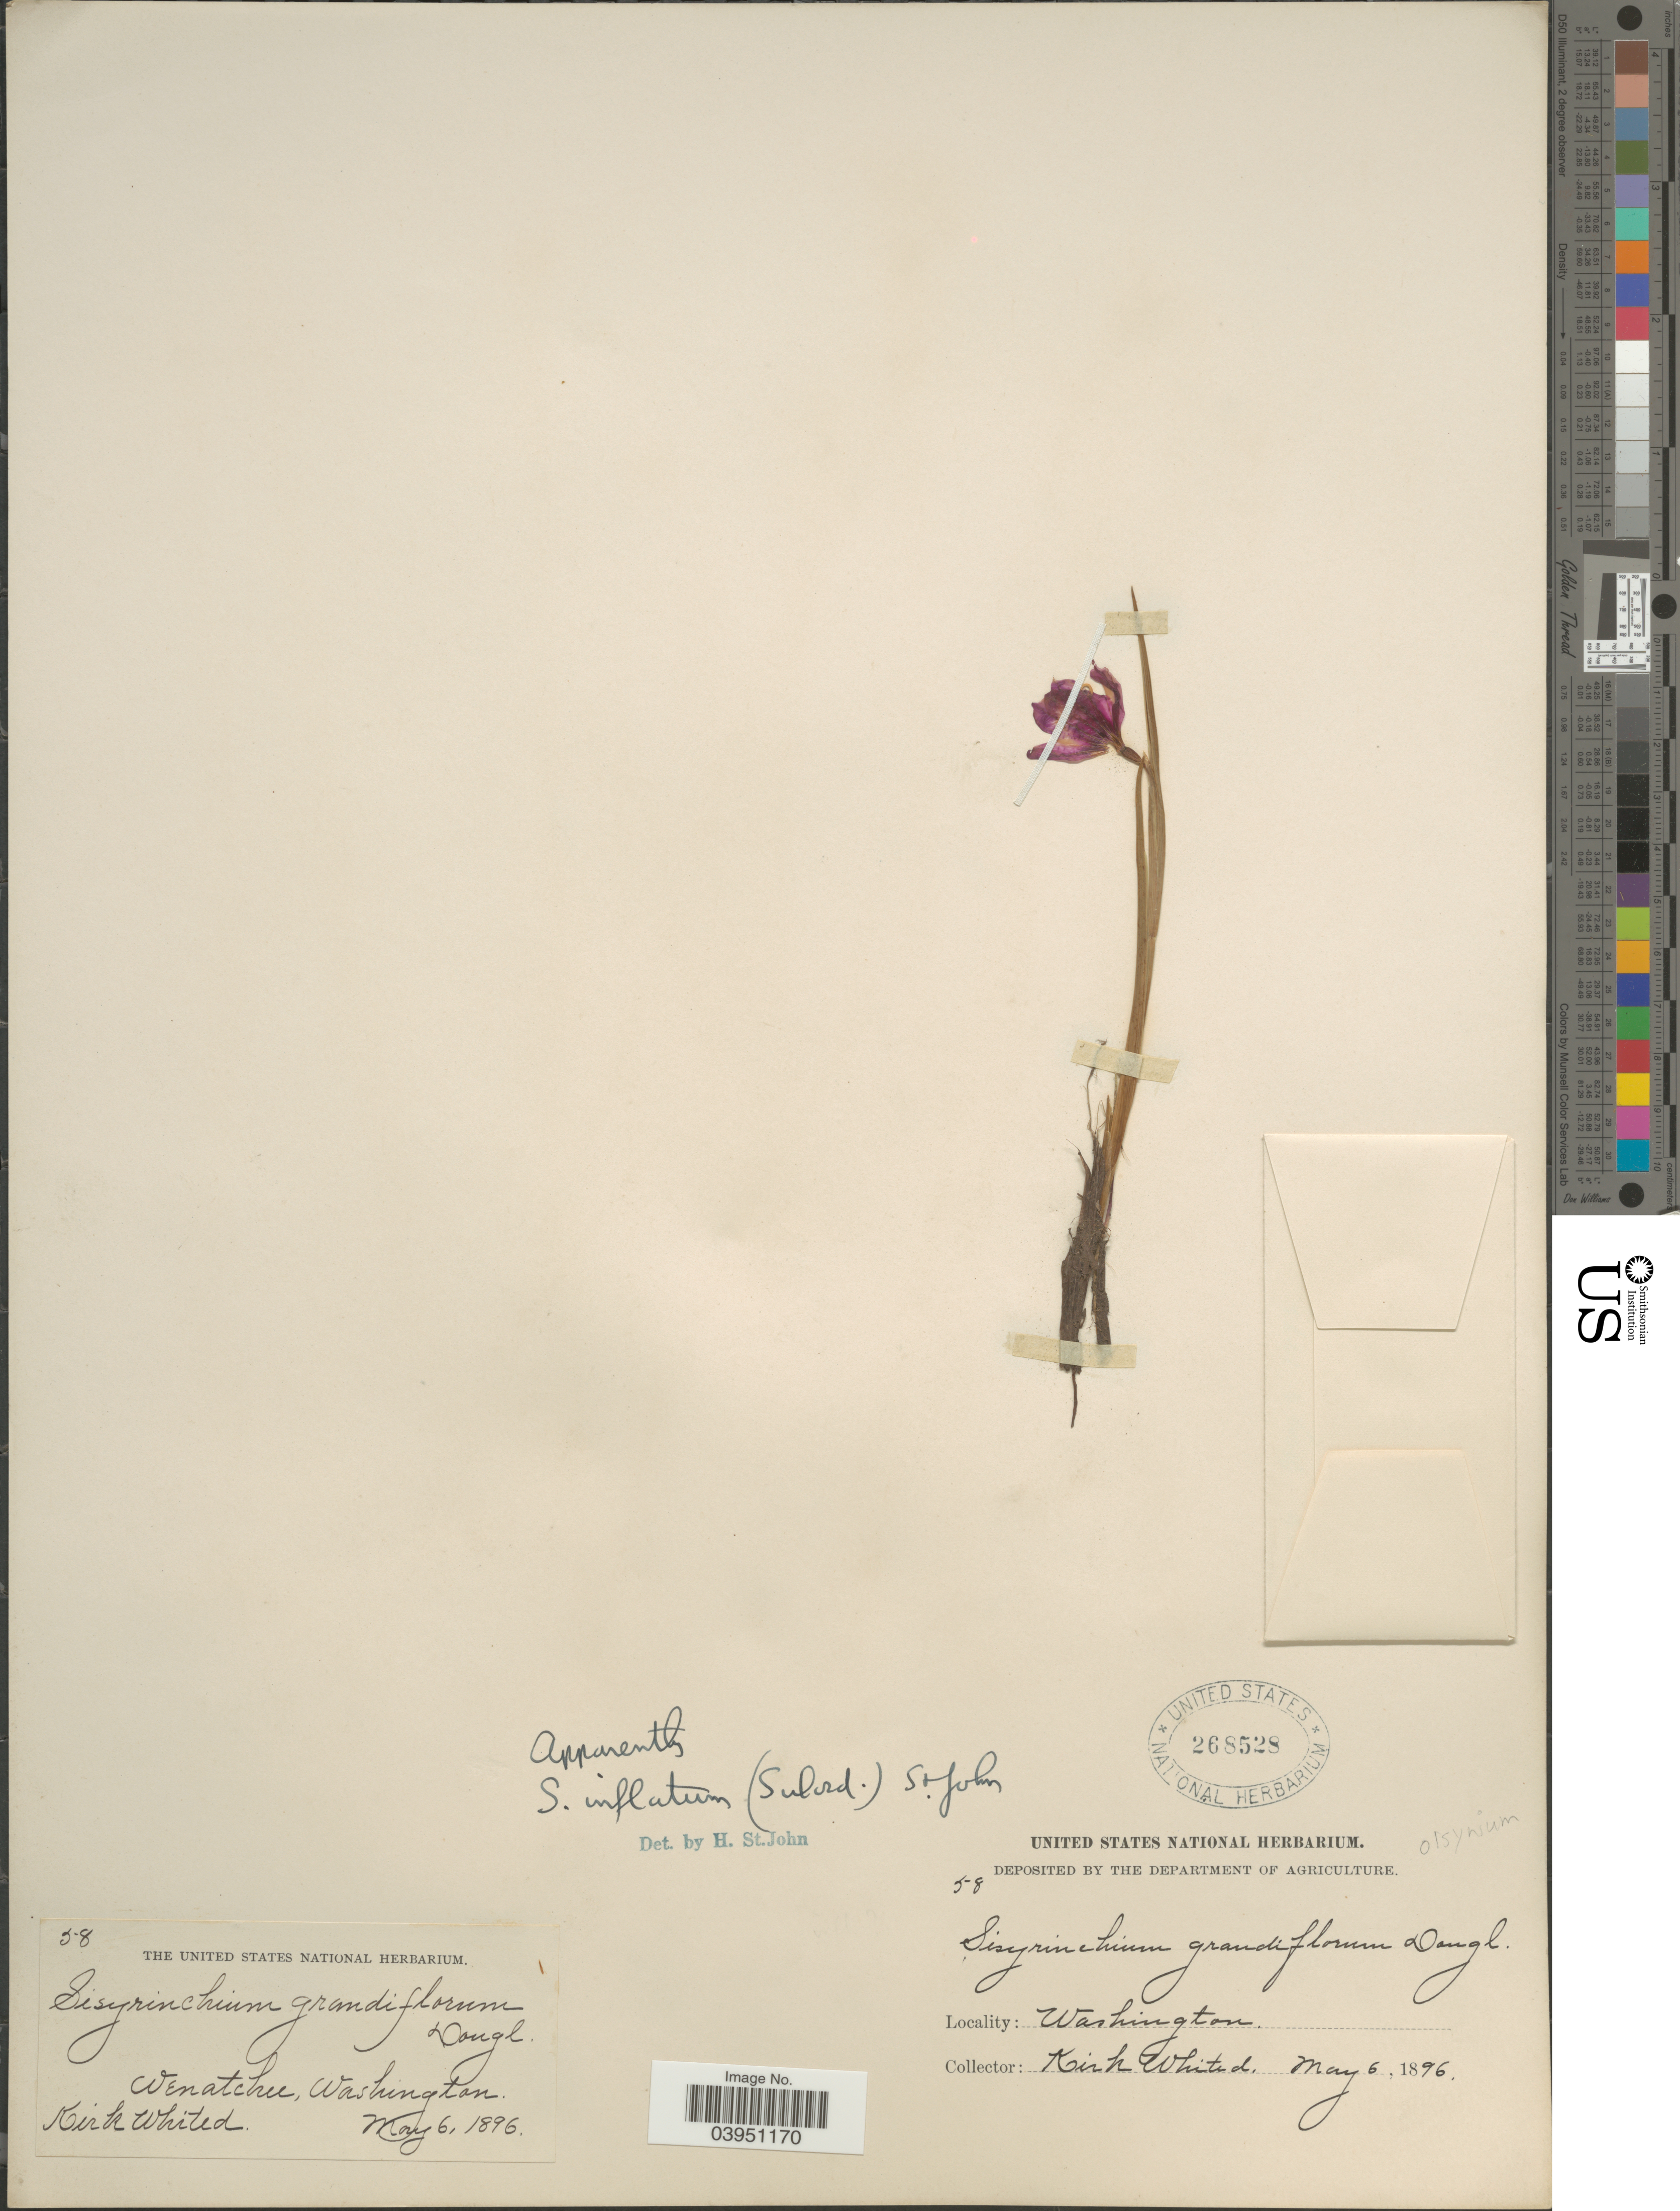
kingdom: Plantae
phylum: Tracheophyta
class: Liliopsida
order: Asparagales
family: Iridaceae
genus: Sisyrinchium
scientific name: Sisyrinchium inflatum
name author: (Suksd.) H. St. John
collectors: K. Whited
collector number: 58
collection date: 1896-05-06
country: United States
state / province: Washington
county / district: Chelan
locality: Wenatchee.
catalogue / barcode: US 268528